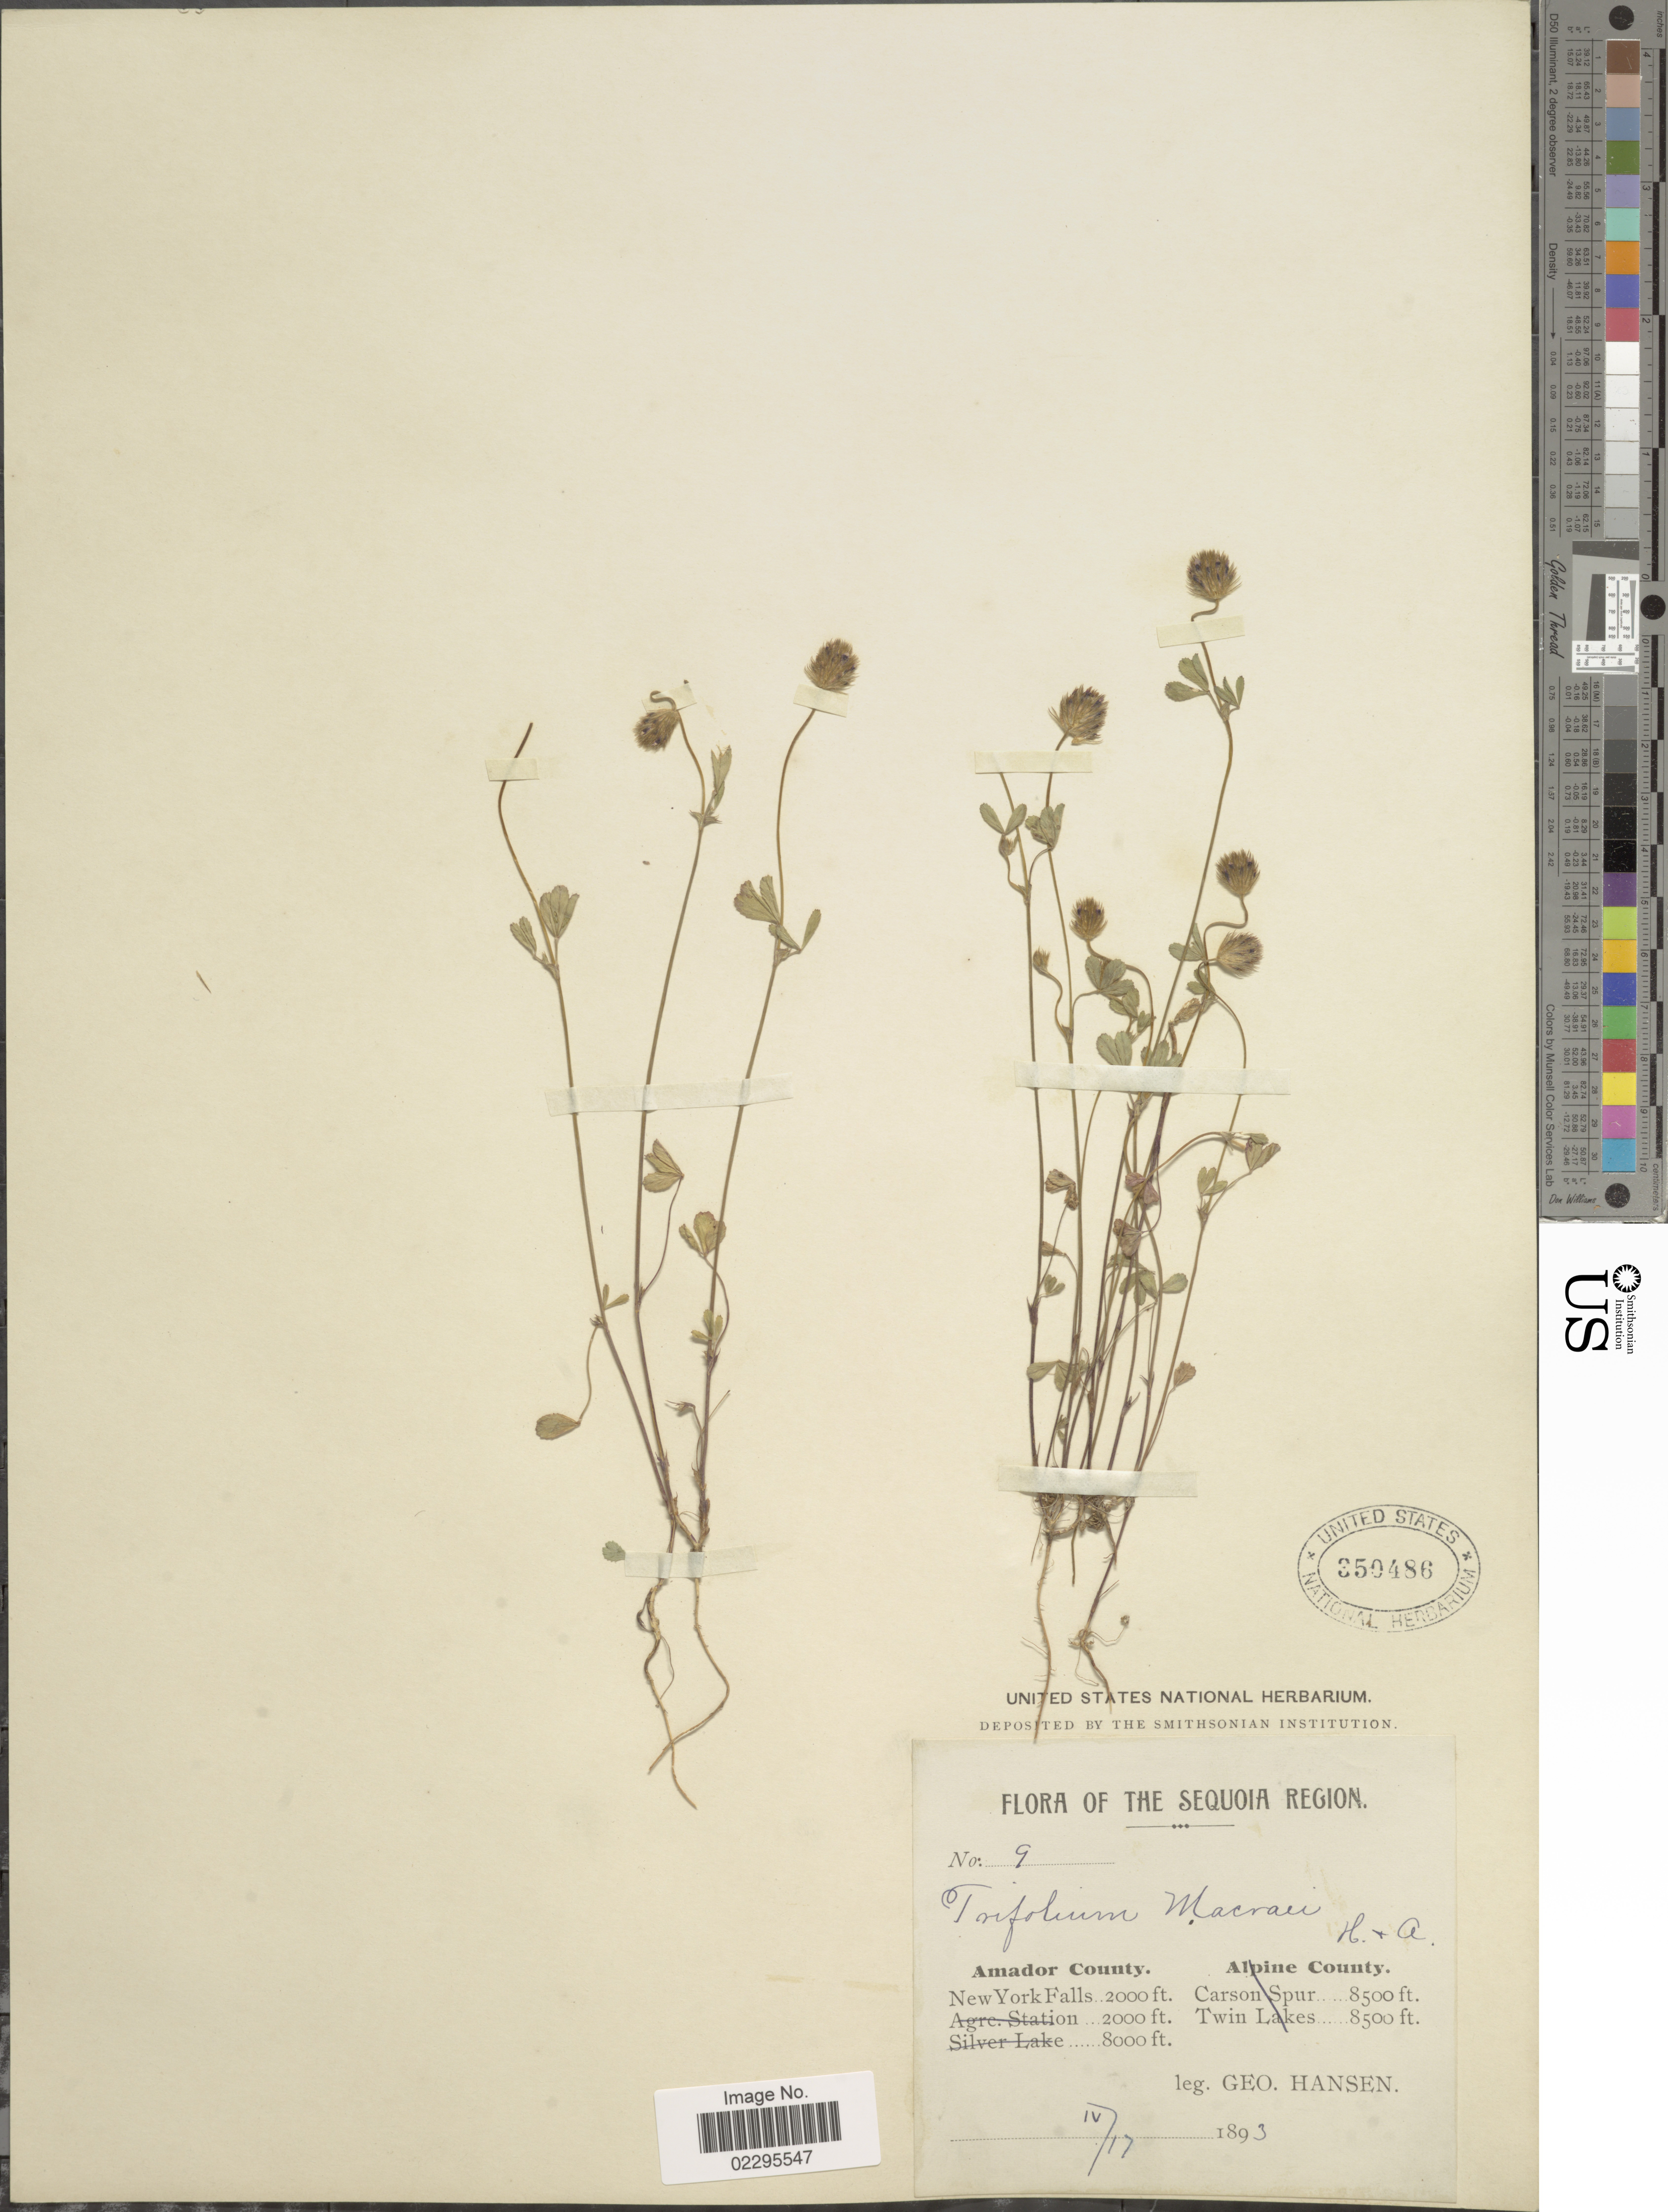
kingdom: Plantae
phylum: Tracheophyta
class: Magnoliopsida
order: Fabales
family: Fabaceae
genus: Trifolium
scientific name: Trifolium albopurpureum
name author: Torr. & A. Gray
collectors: G. Hansen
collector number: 9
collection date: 1893-04-17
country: United States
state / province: California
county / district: Amador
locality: Sequoia Region. Amador County. New York Falls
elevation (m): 610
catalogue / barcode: US 359486